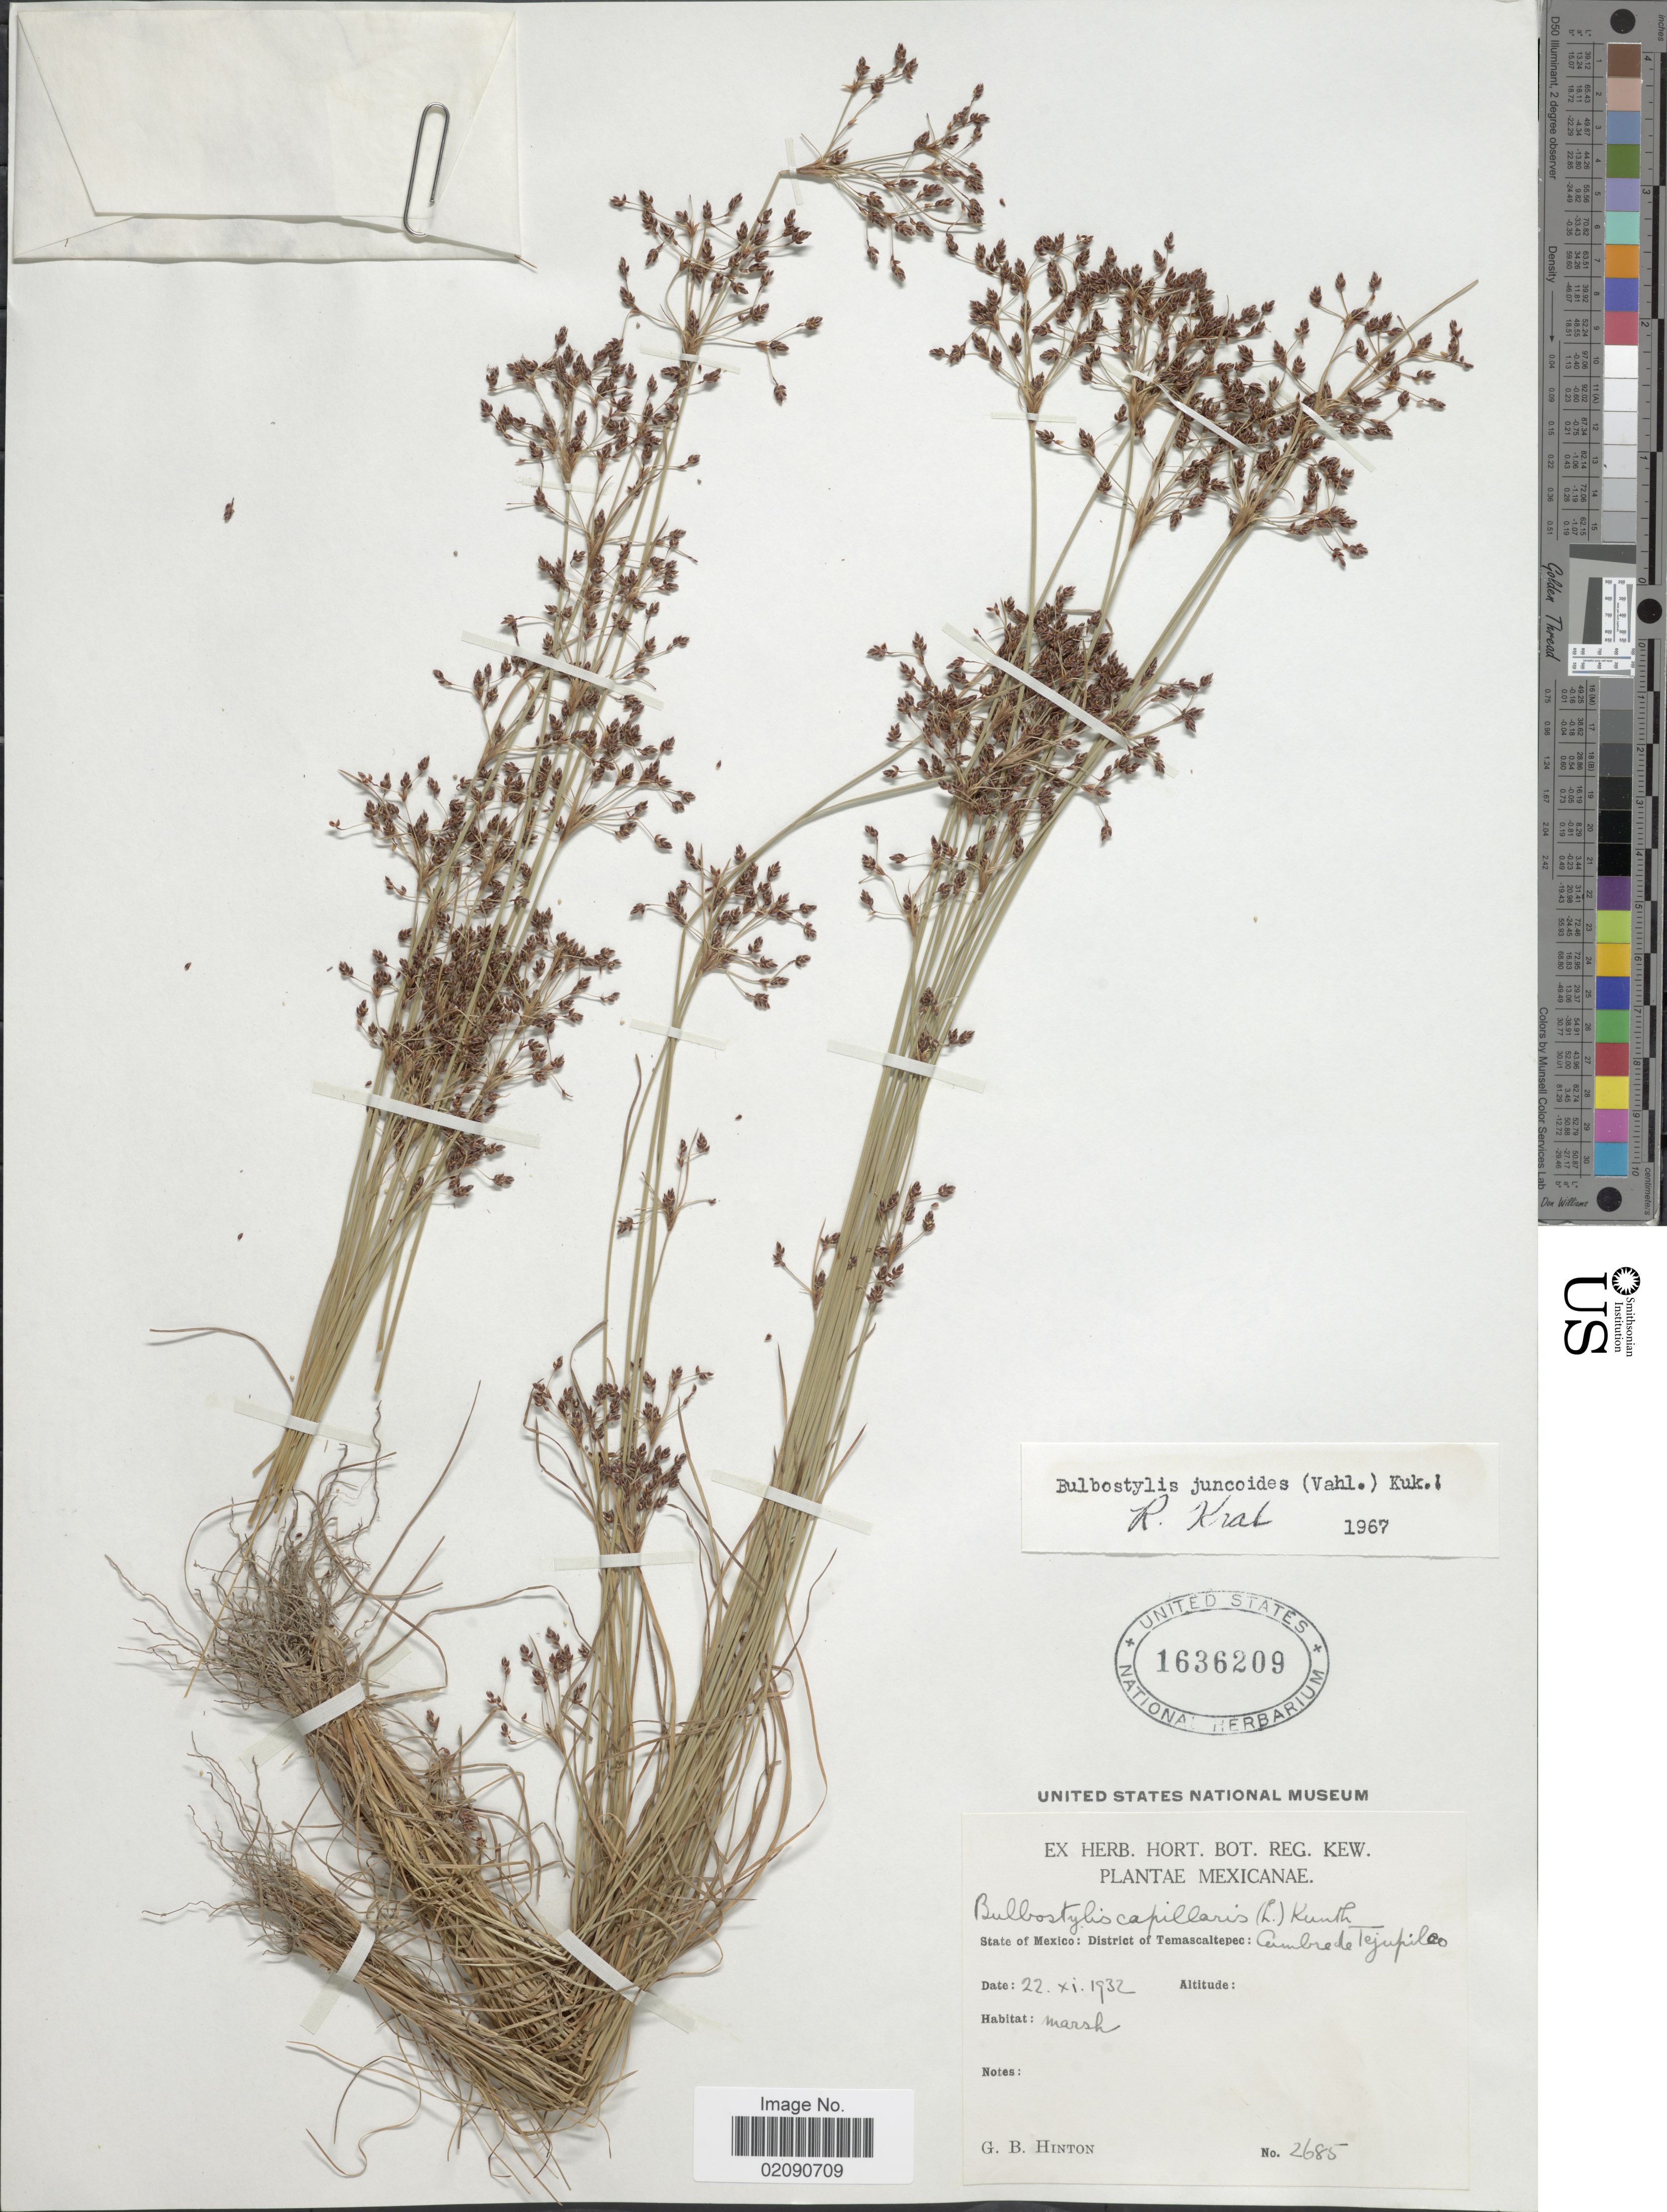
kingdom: Plantae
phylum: Tracheophyta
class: Liliopsida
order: Poales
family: Cyperaceae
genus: Bulbostylis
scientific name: Bulbostylis juncoides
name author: (Vahl) Kük. ex Herter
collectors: G. B. Hinton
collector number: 2685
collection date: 1932-11-22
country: Mexico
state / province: México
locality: State of Mexico: District off Temascaltepec: Cumbre de Tejupilco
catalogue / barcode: US 1636209